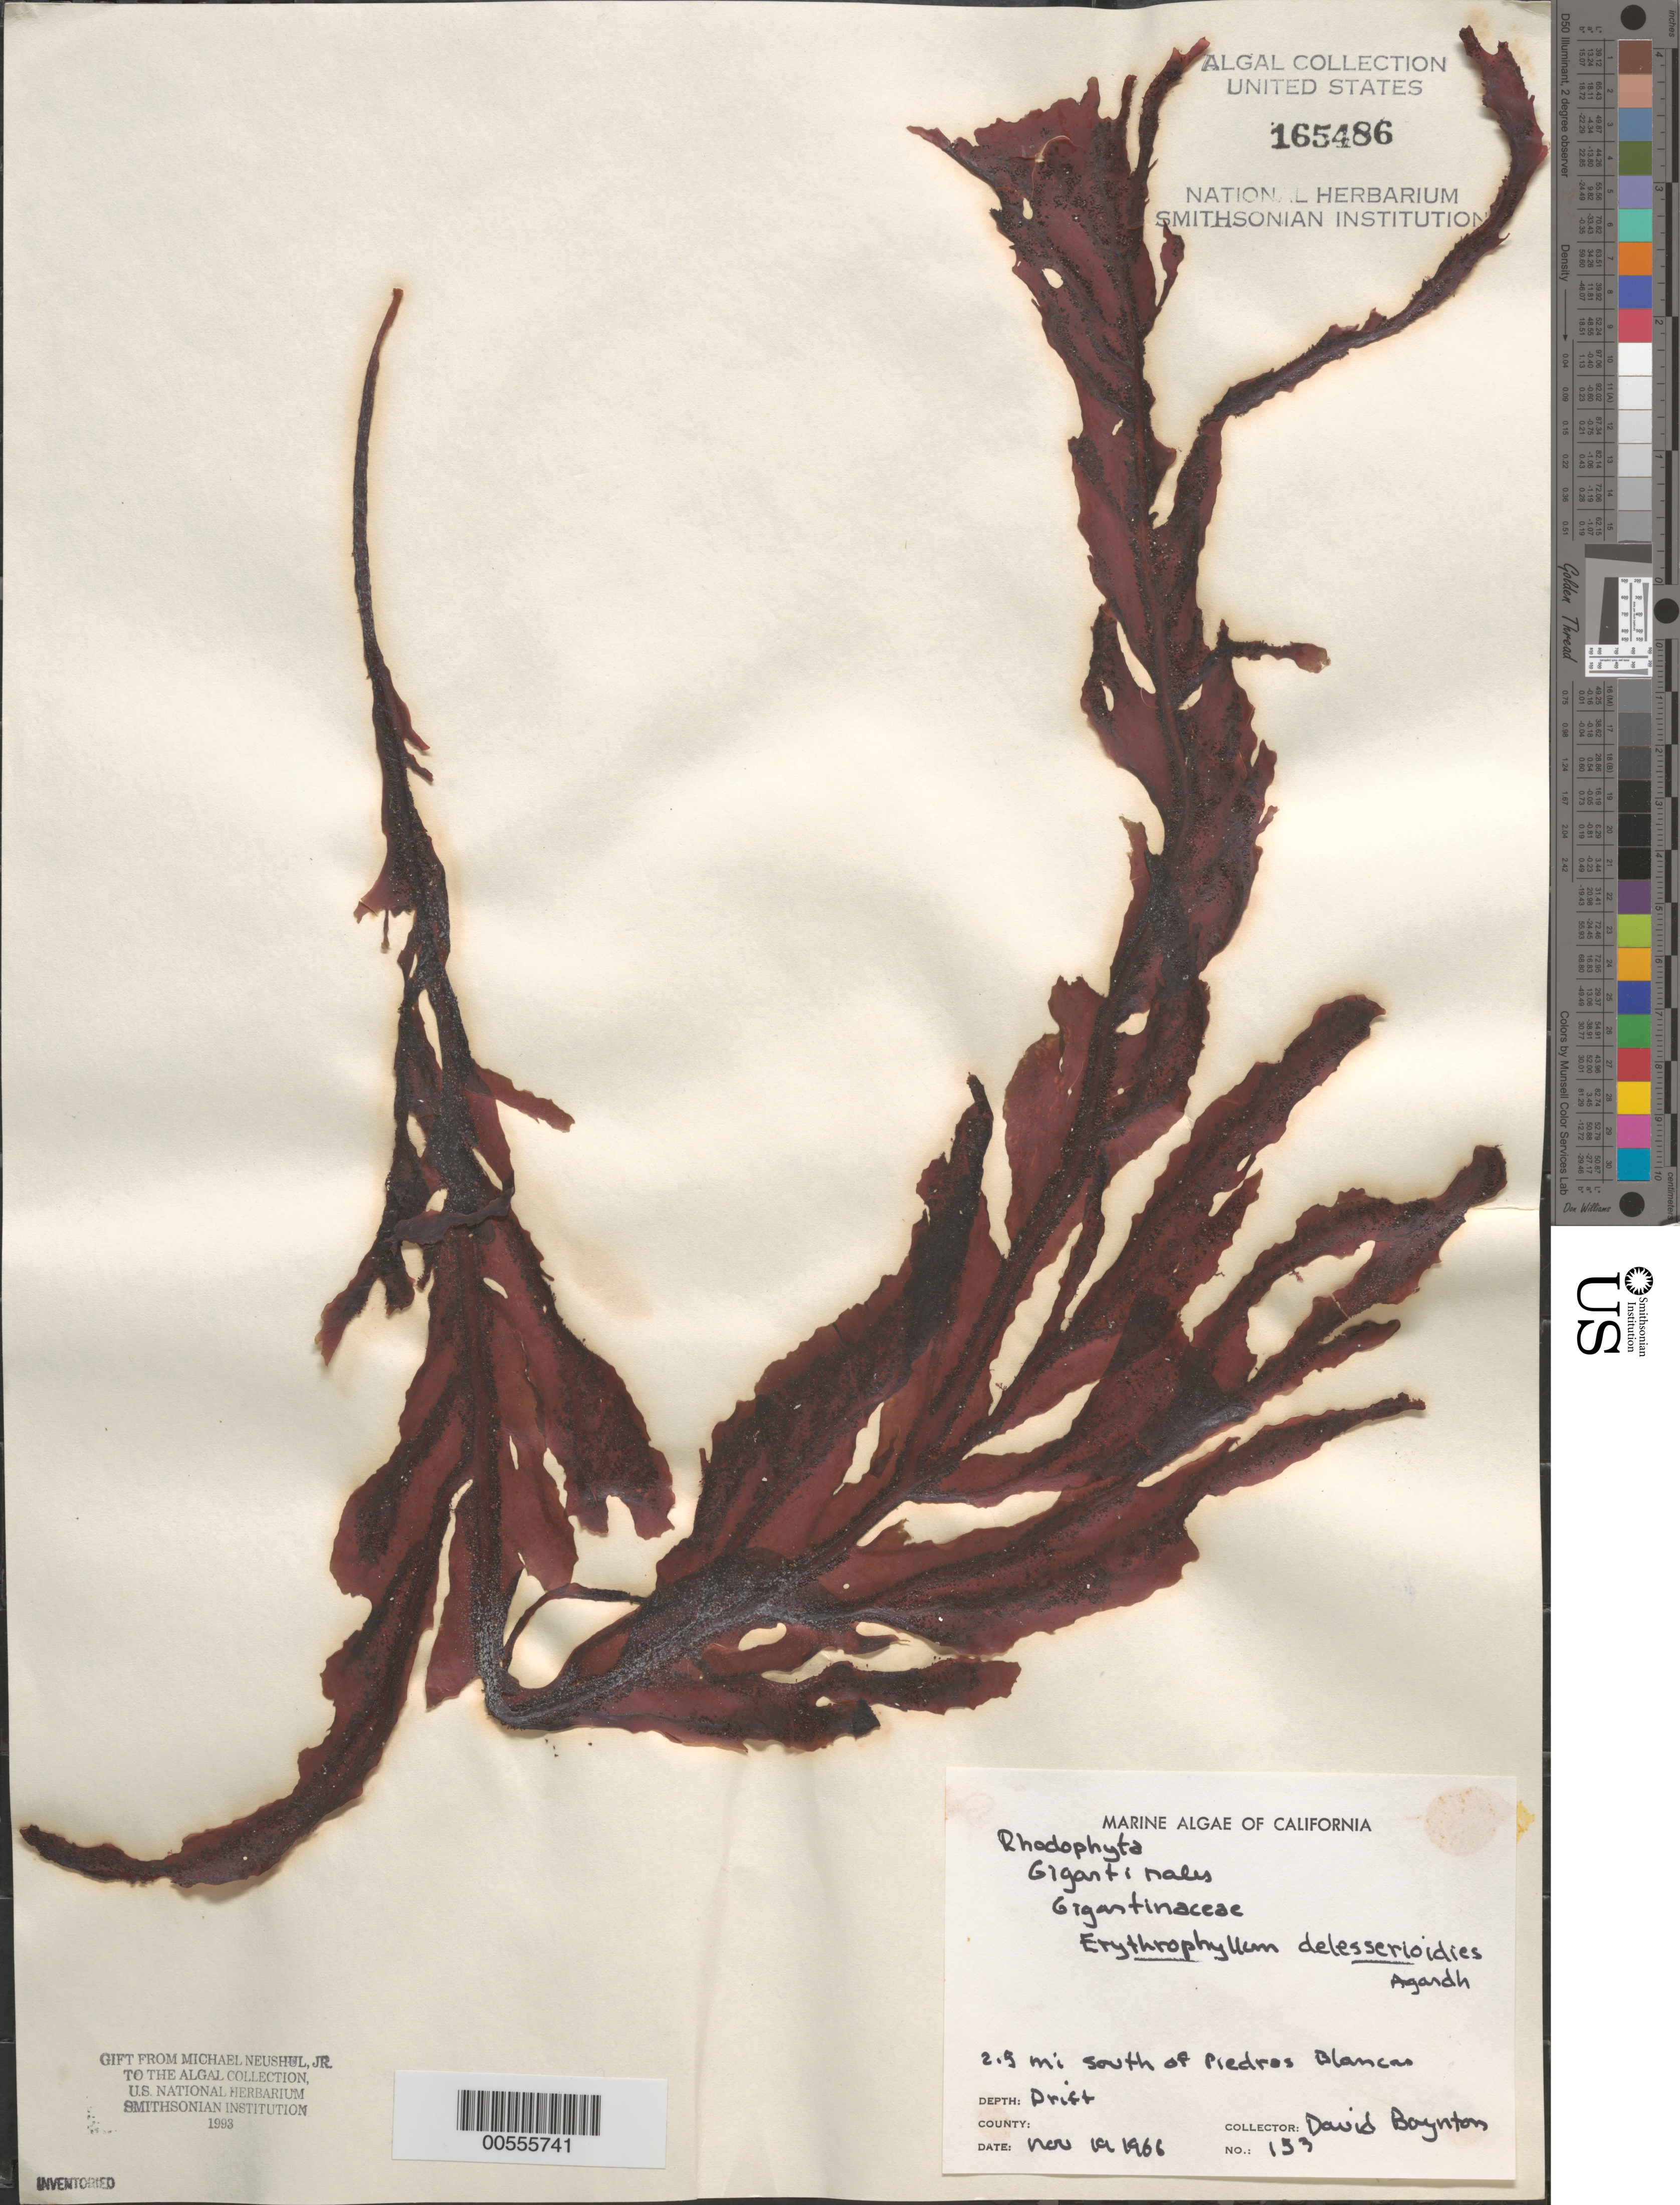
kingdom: Plantae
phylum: Rhodophyta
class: Florideophyceae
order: Gigartinales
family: Kallymeniaceae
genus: Erythrophyllum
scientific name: Erythrophyllum delesserioides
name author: J. Agardh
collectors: D. Boynton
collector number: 153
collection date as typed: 19 Nov 1966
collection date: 1966-11-19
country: United States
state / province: California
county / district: San Luis Obispo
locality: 2.5 miles south of Piedras Blancas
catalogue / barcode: US 165486